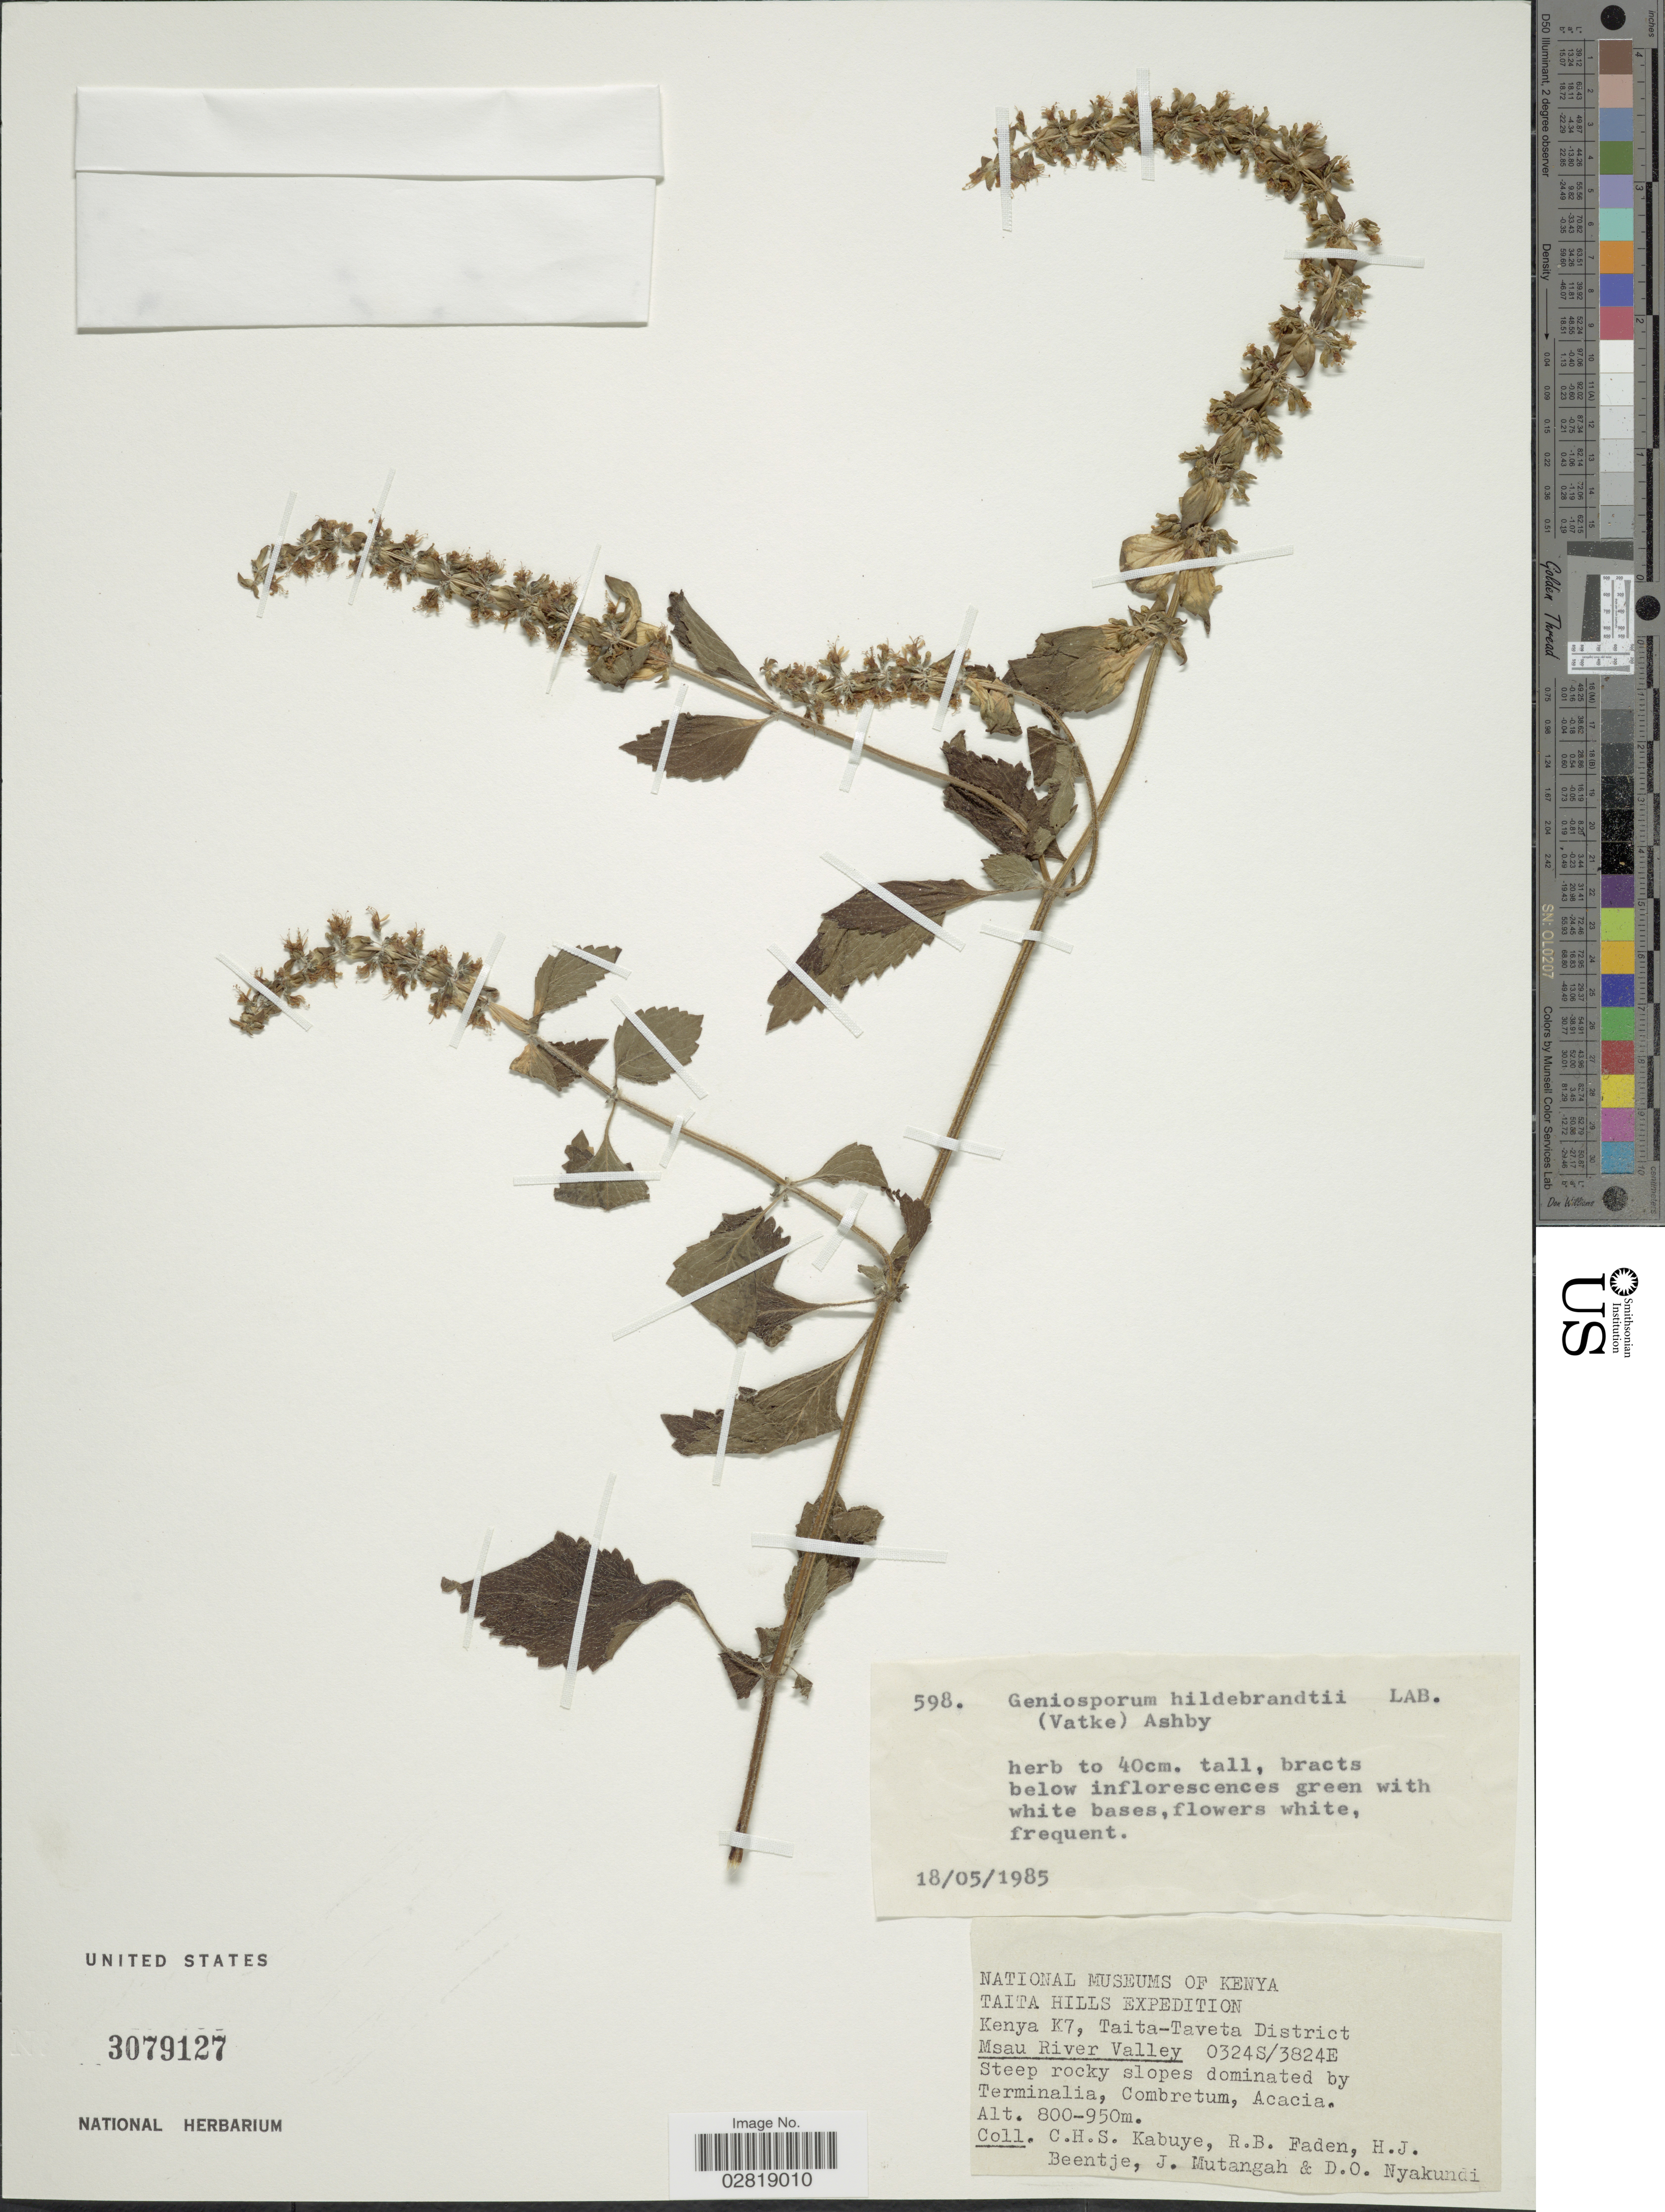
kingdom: Plantae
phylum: Tracheophyta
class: Magnoliopsida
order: Lamiales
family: Lamiaceae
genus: Platostoma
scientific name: Platostoma hildebrandtii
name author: (Vatke) A.J. Paton & Hedge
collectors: C. Kabuye, R. B. Faden, H. J. Beentje, J. Mutangah & D. Nyakundi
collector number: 598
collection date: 1985-05-18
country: Kenya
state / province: Taita Taveta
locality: Taita Hills. K7, Taita-Taveta District. Msau River Valley.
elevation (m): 800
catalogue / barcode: US 3079127